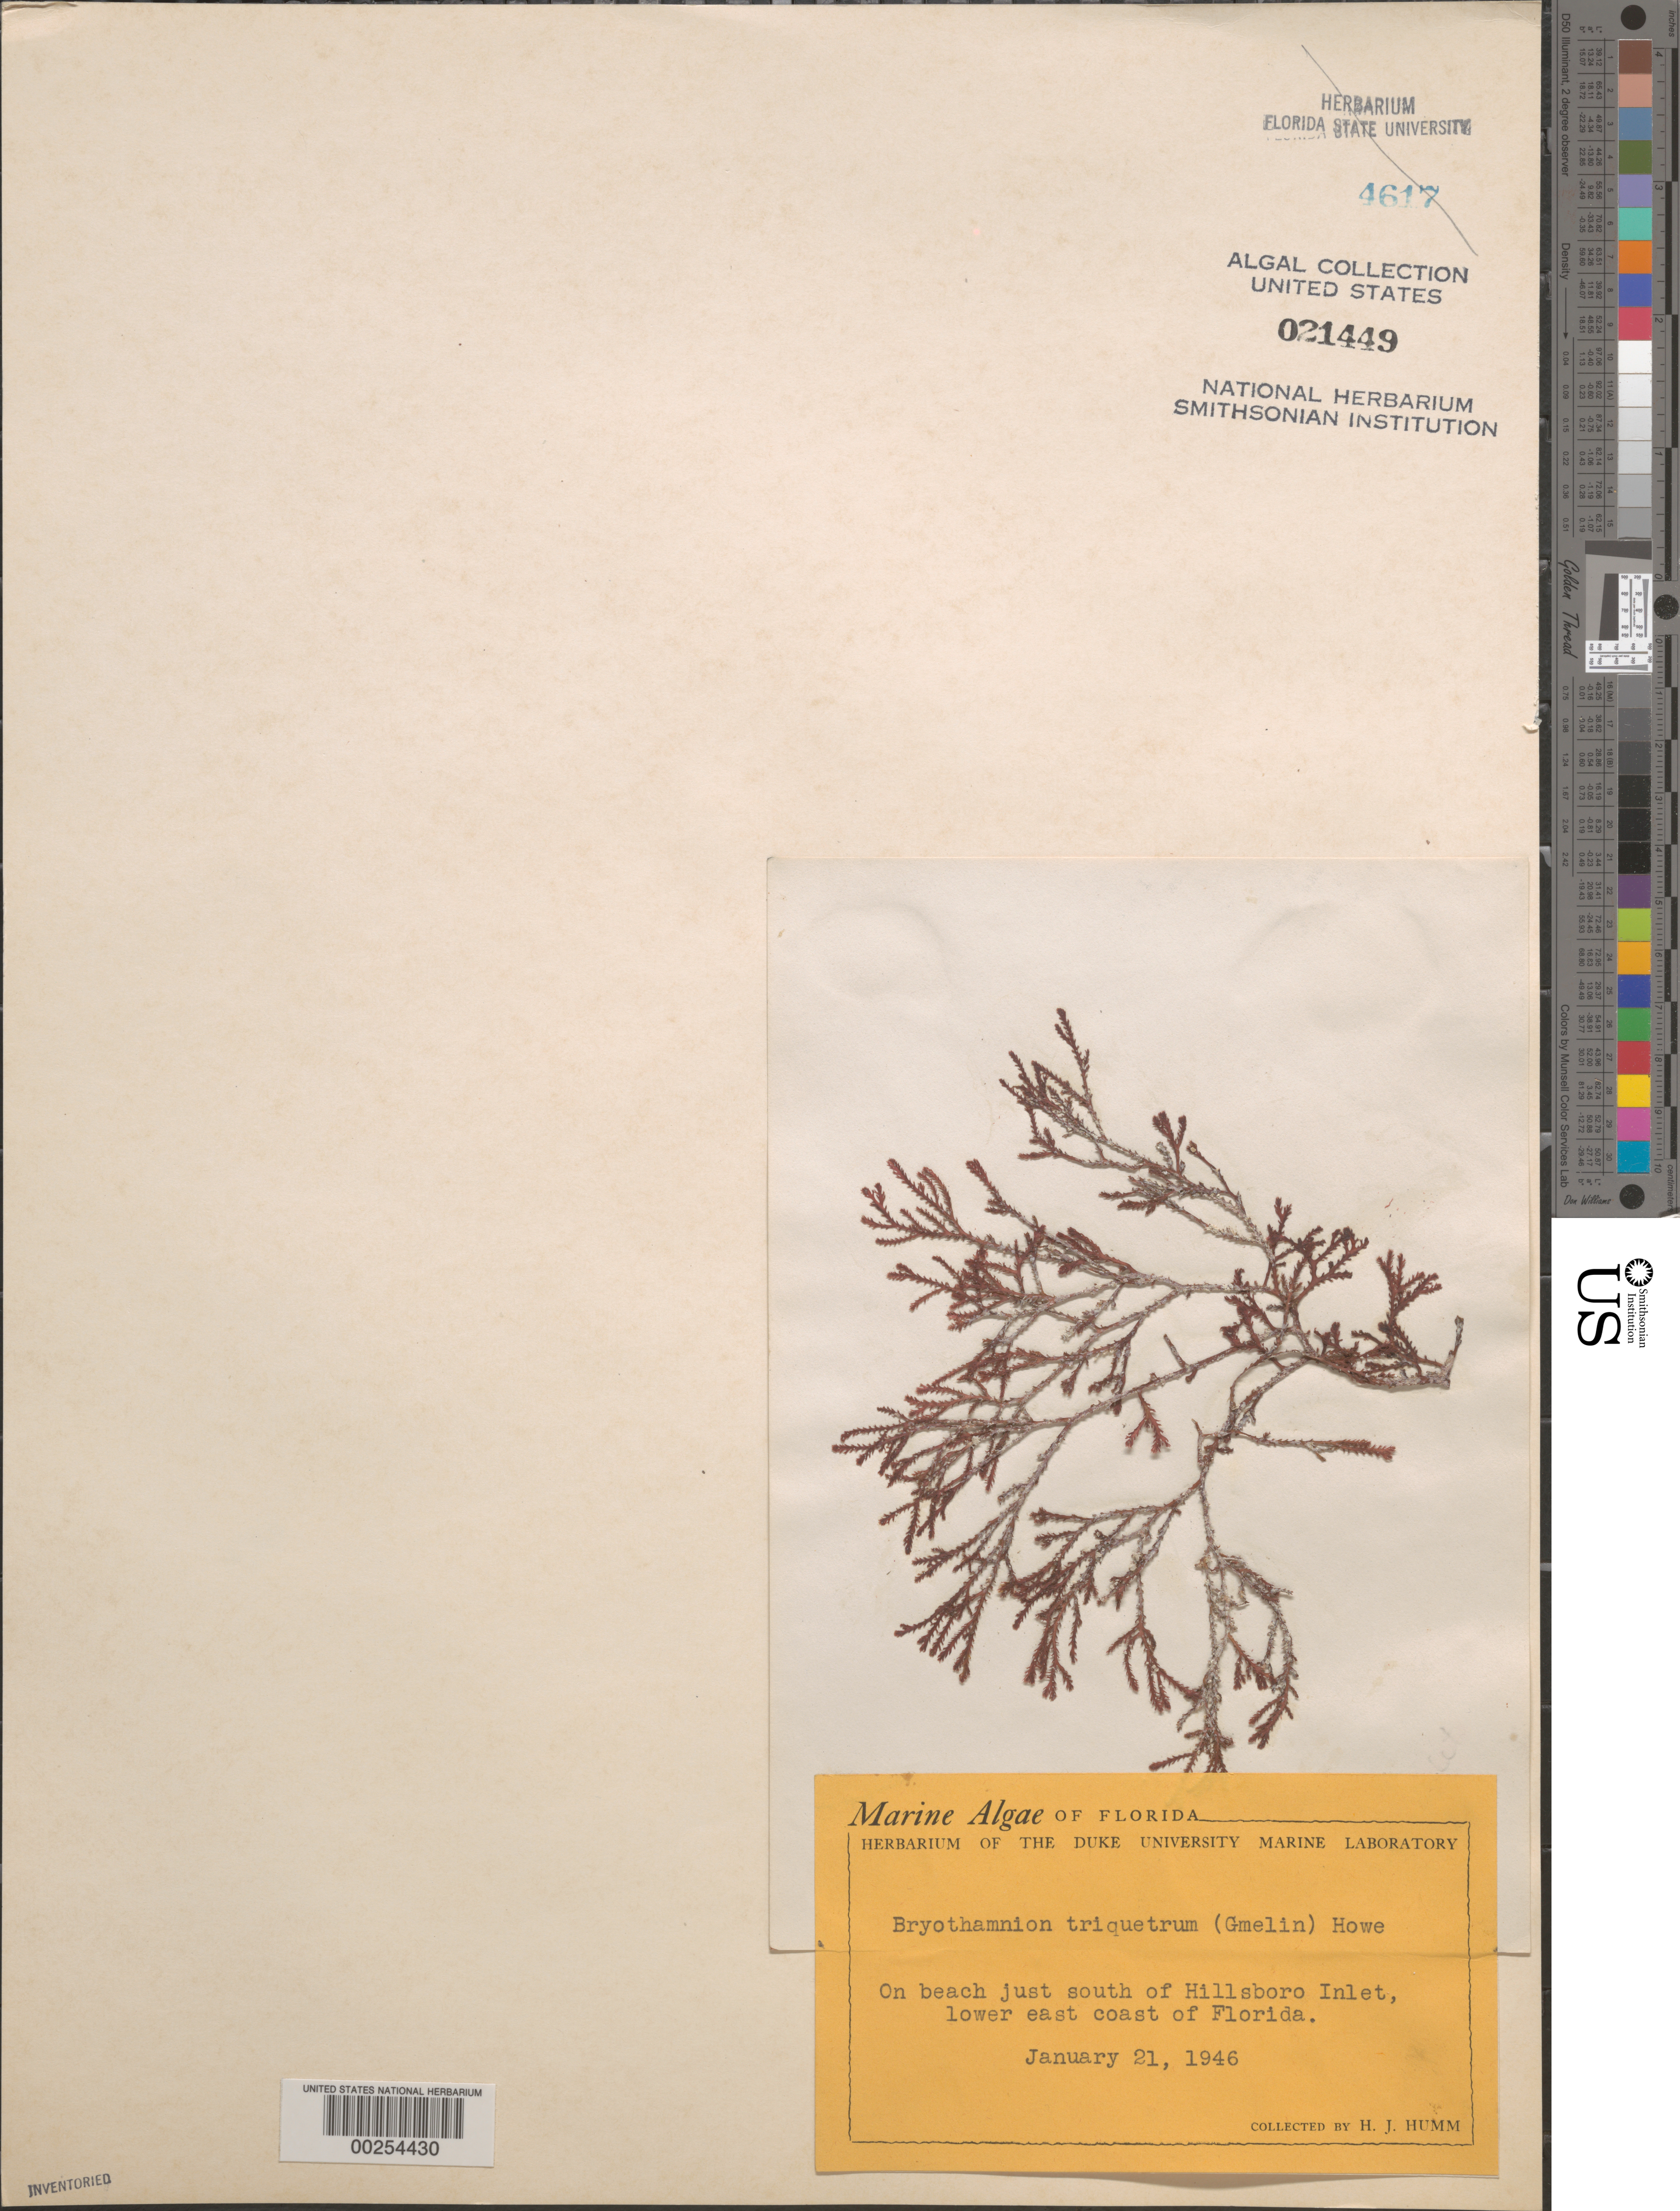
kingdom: Plantae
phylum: Rhodophyta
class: Florideophyceae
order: Ceramiales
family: Rhodomelaceae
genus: Alsidium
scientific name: Alsidium triquetrum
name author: (S.G. Gmel.) Trevis.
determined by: Algae name updating Project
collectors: H. J. Humm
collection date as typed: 21 Jan 1946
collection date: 1946-01-21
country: United States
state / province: Florida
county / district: Hillsborough County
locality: Hillsboro Inlet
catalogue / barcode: US 21449